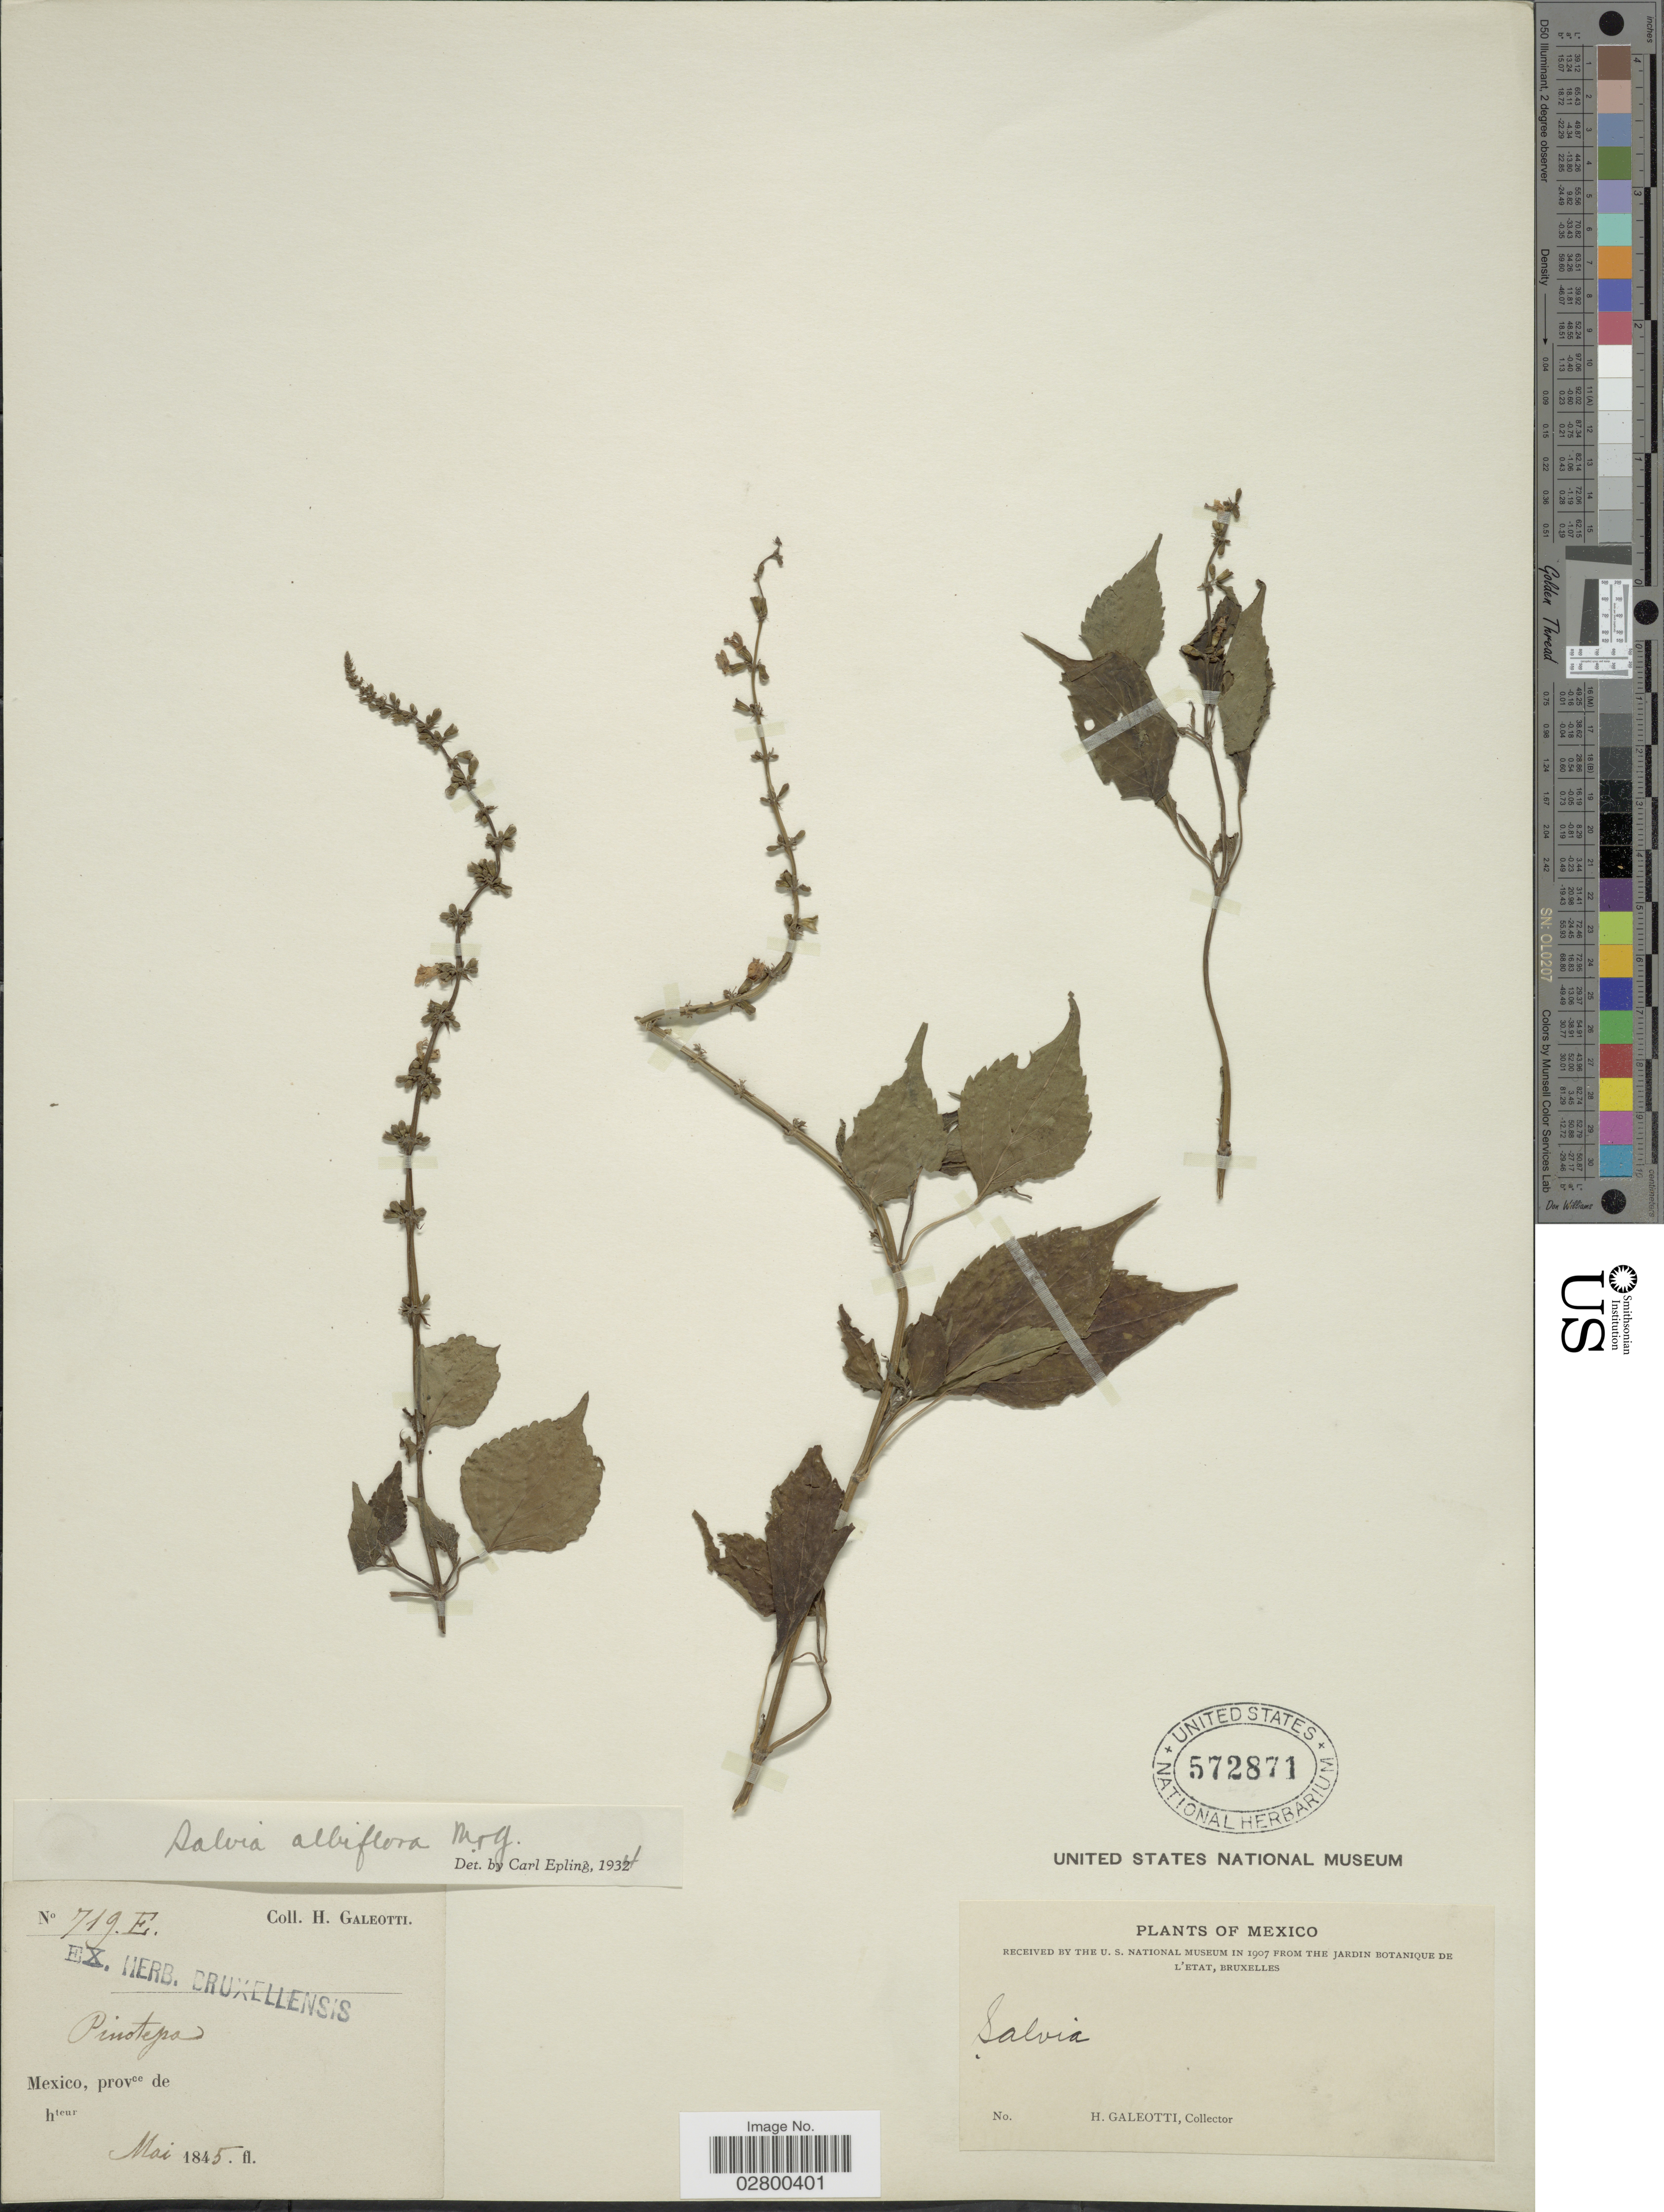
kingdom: Plantae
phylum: Tracheophyta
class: Magnoliopsida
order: Lamiales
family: Lamiaceae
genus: Salvia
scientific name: Salvia albiflora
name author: M. Martens & Galeotti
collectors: H. G. Galeotti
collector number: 719 E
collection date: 1845-05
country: Mexico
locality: Mexico, Pinotepa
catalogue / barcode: US 572871